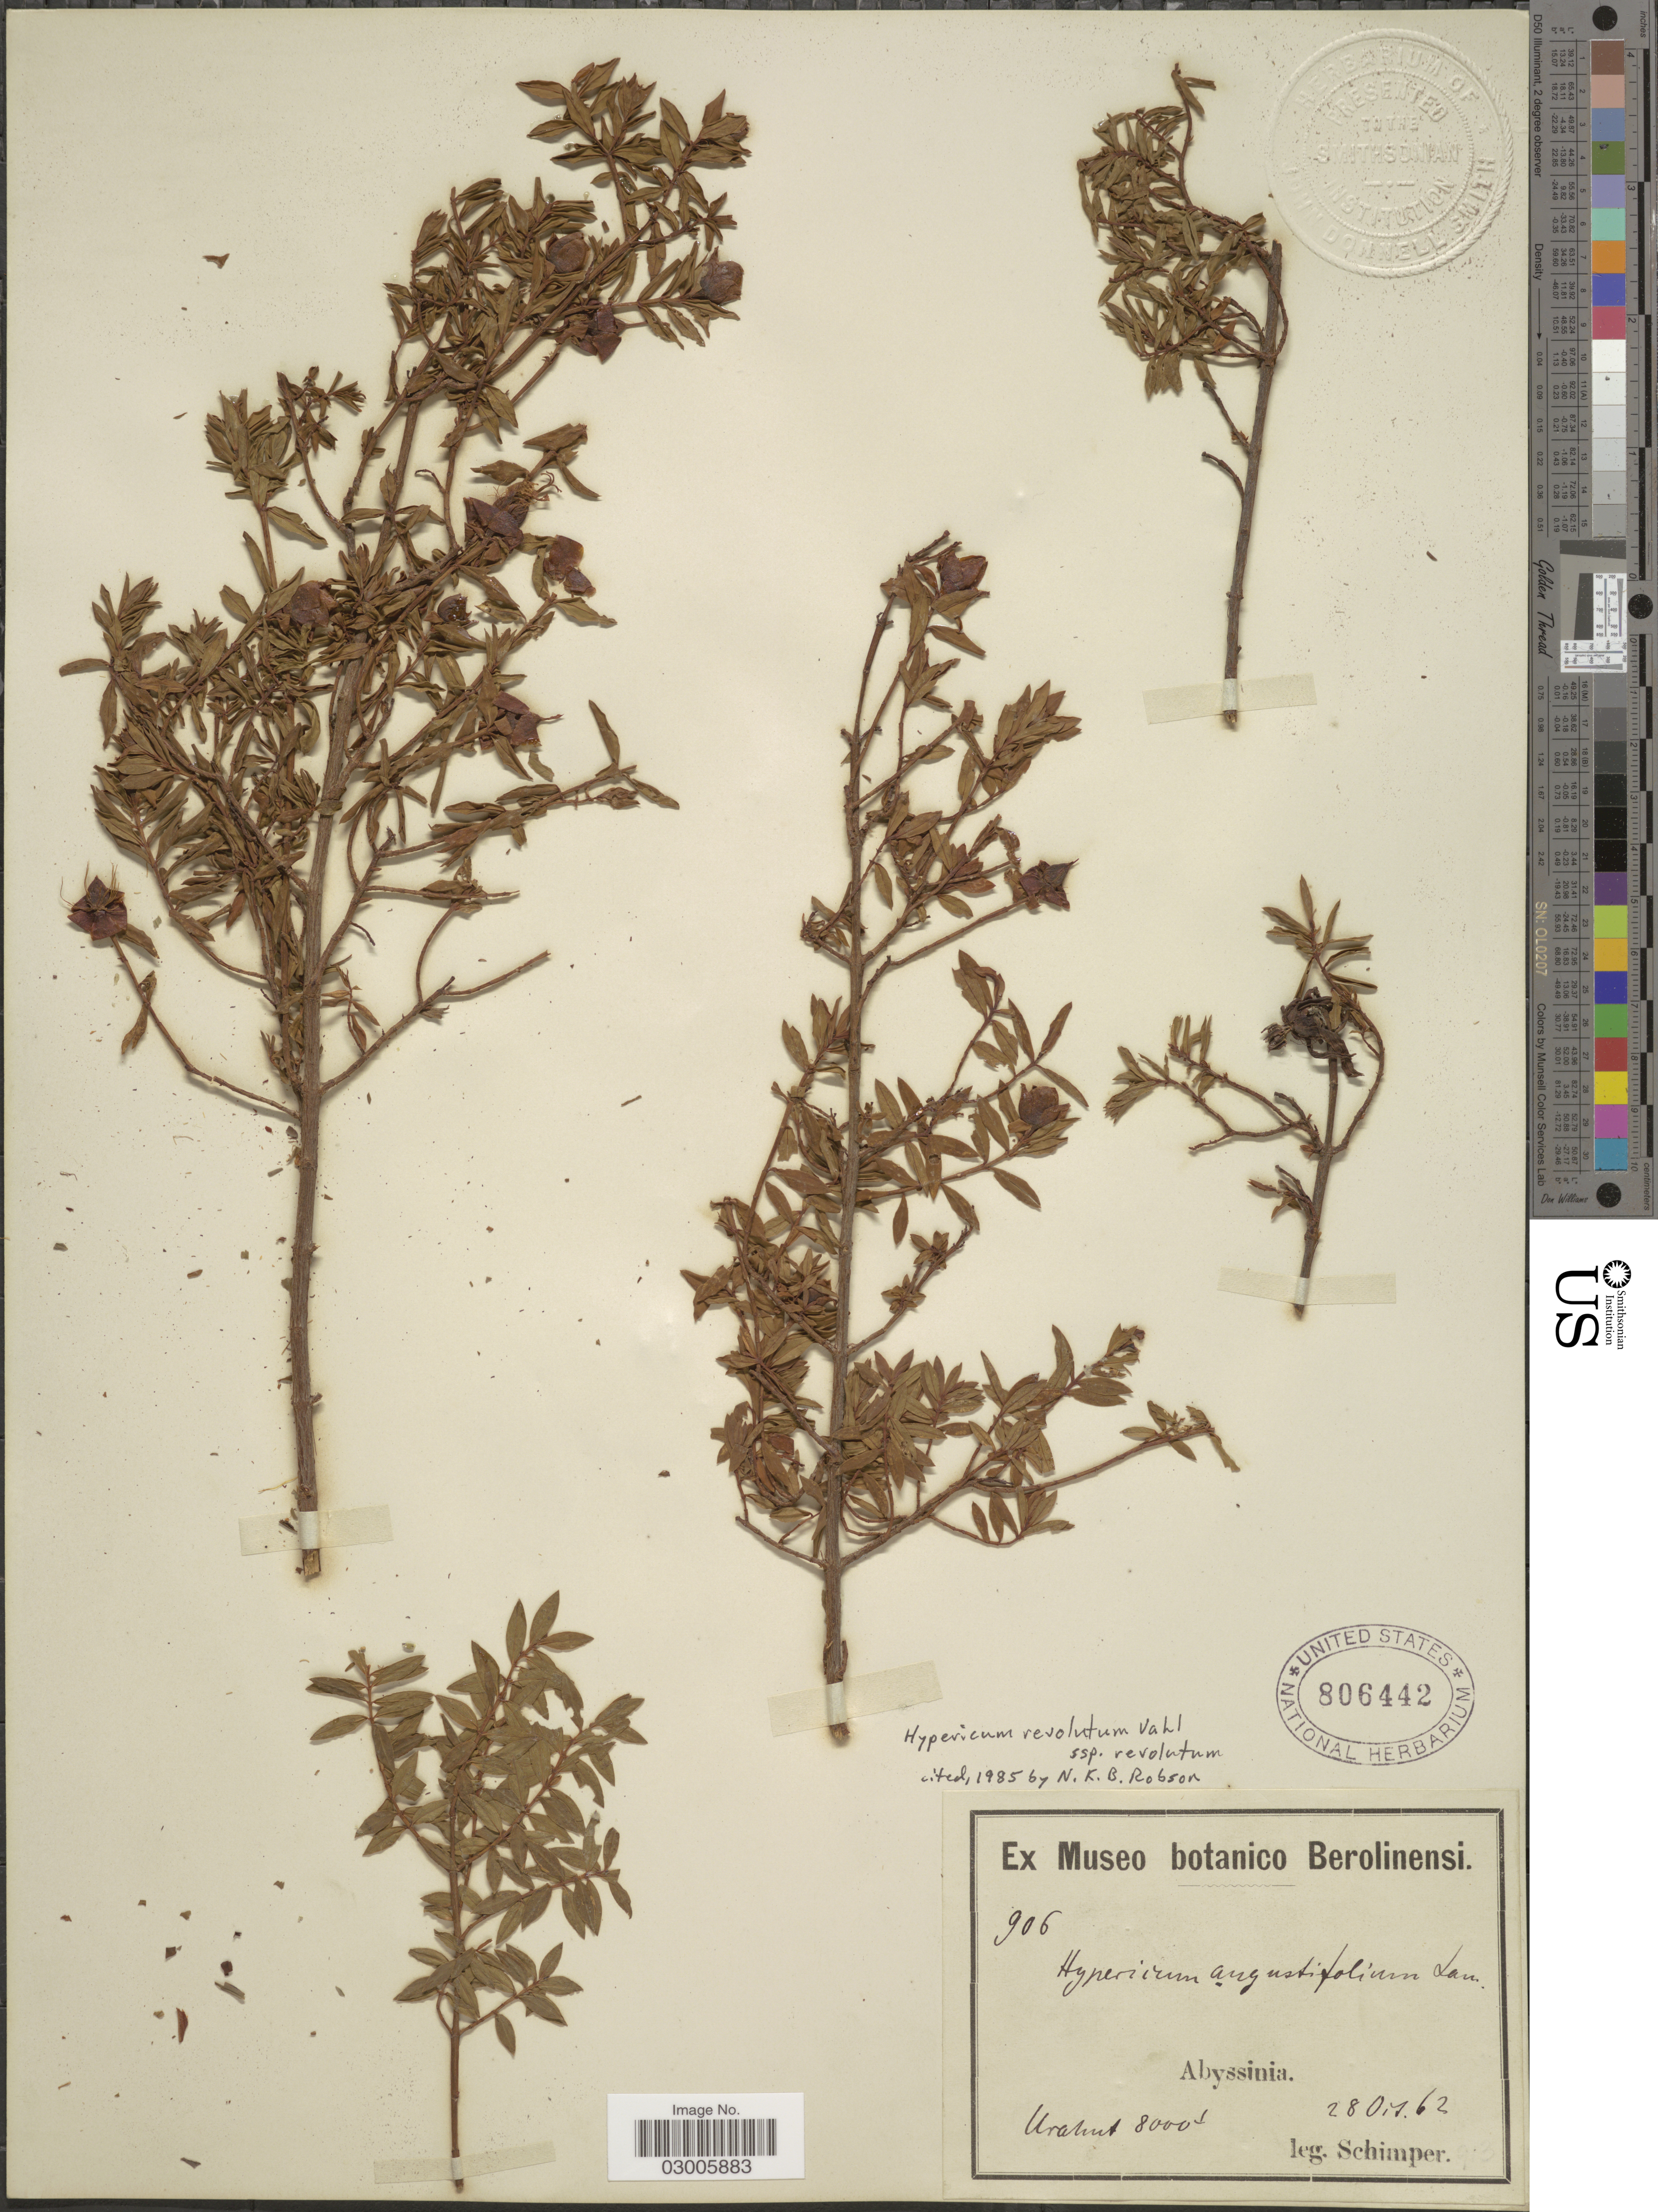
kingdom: Plantae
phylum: Tracheophyta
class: Magnoliopsida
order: Malpighiales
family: Hypericaceae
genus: Hypericum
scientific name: Hypericum revolutum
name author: Vahl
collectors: -. Schimper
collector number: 906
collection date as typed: Transcribed d/m/y: 28/1/62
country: Eritrea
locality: Abyssinia. Urahut.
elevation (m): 2438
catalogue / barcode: US 806442